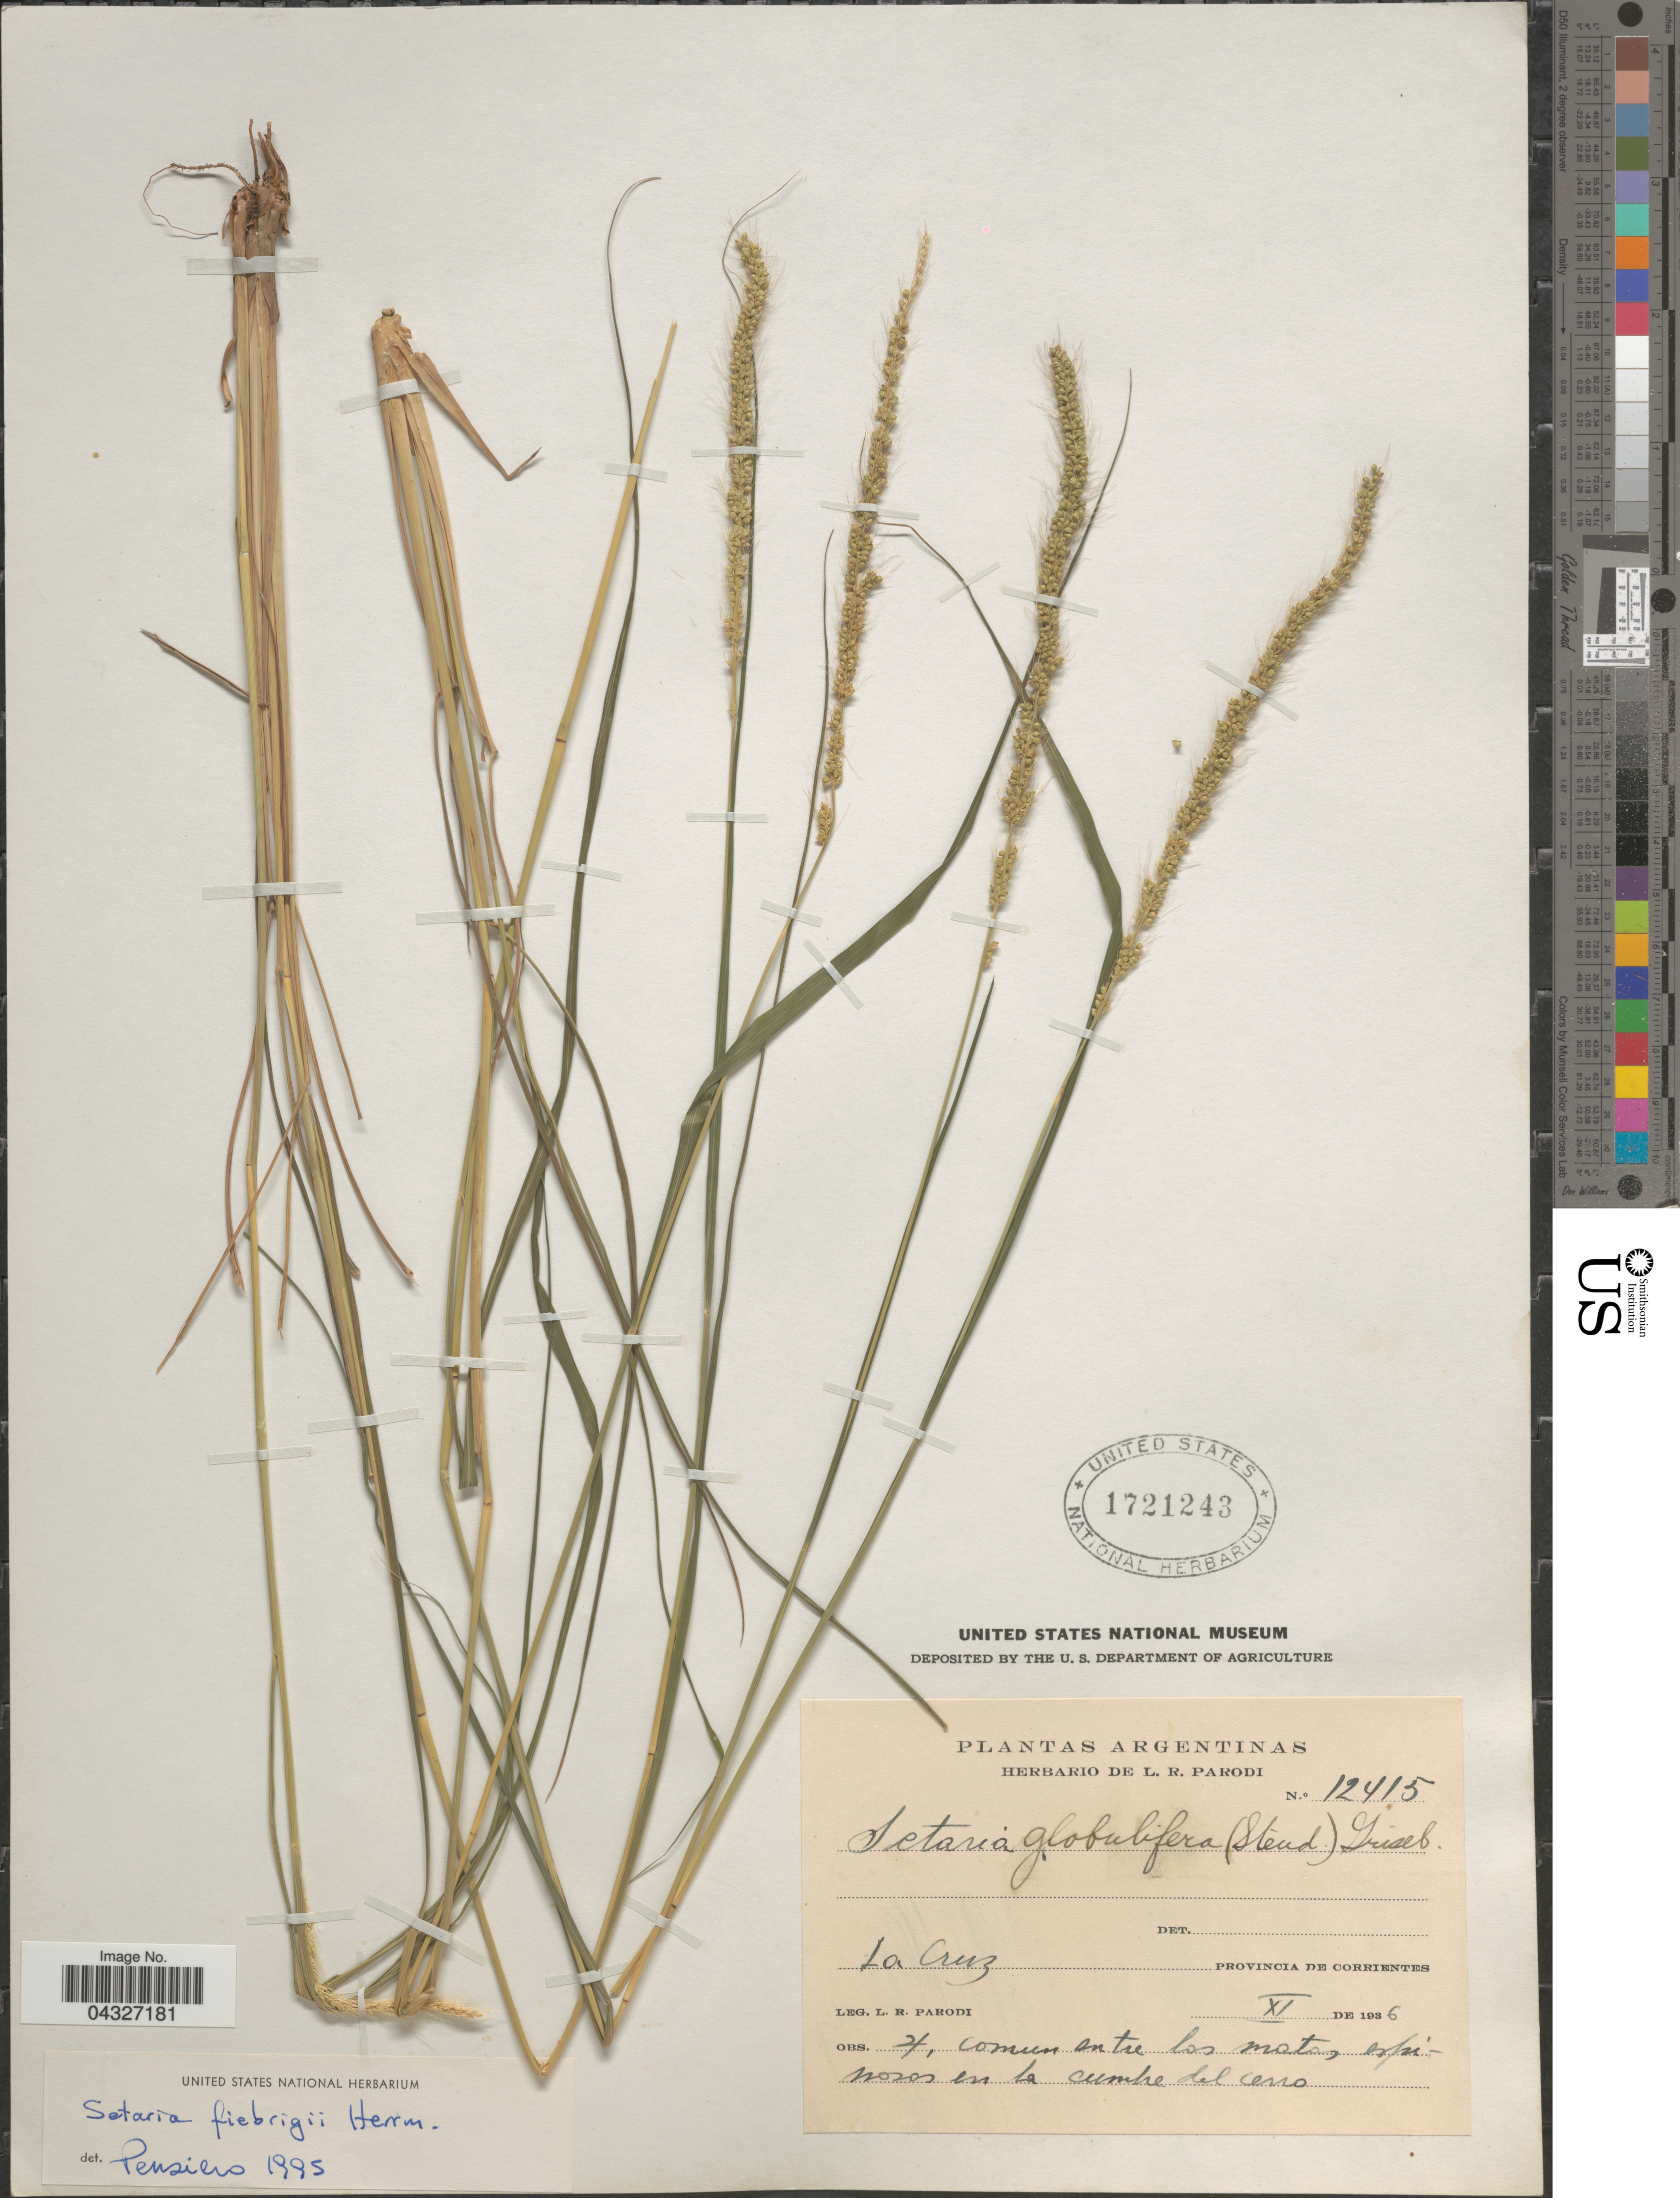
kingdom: Plantae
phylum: Tracheophyta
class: Liliopsida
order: Poales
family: Poaceae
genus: Setaria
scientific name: Setaria fiebrigii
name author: R.A.W. Herrm.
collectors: L. R. Parodi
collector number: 12415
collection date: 1936-11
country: Argentina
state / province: Corrientes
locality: La Cruz.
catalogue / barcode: US 1721243